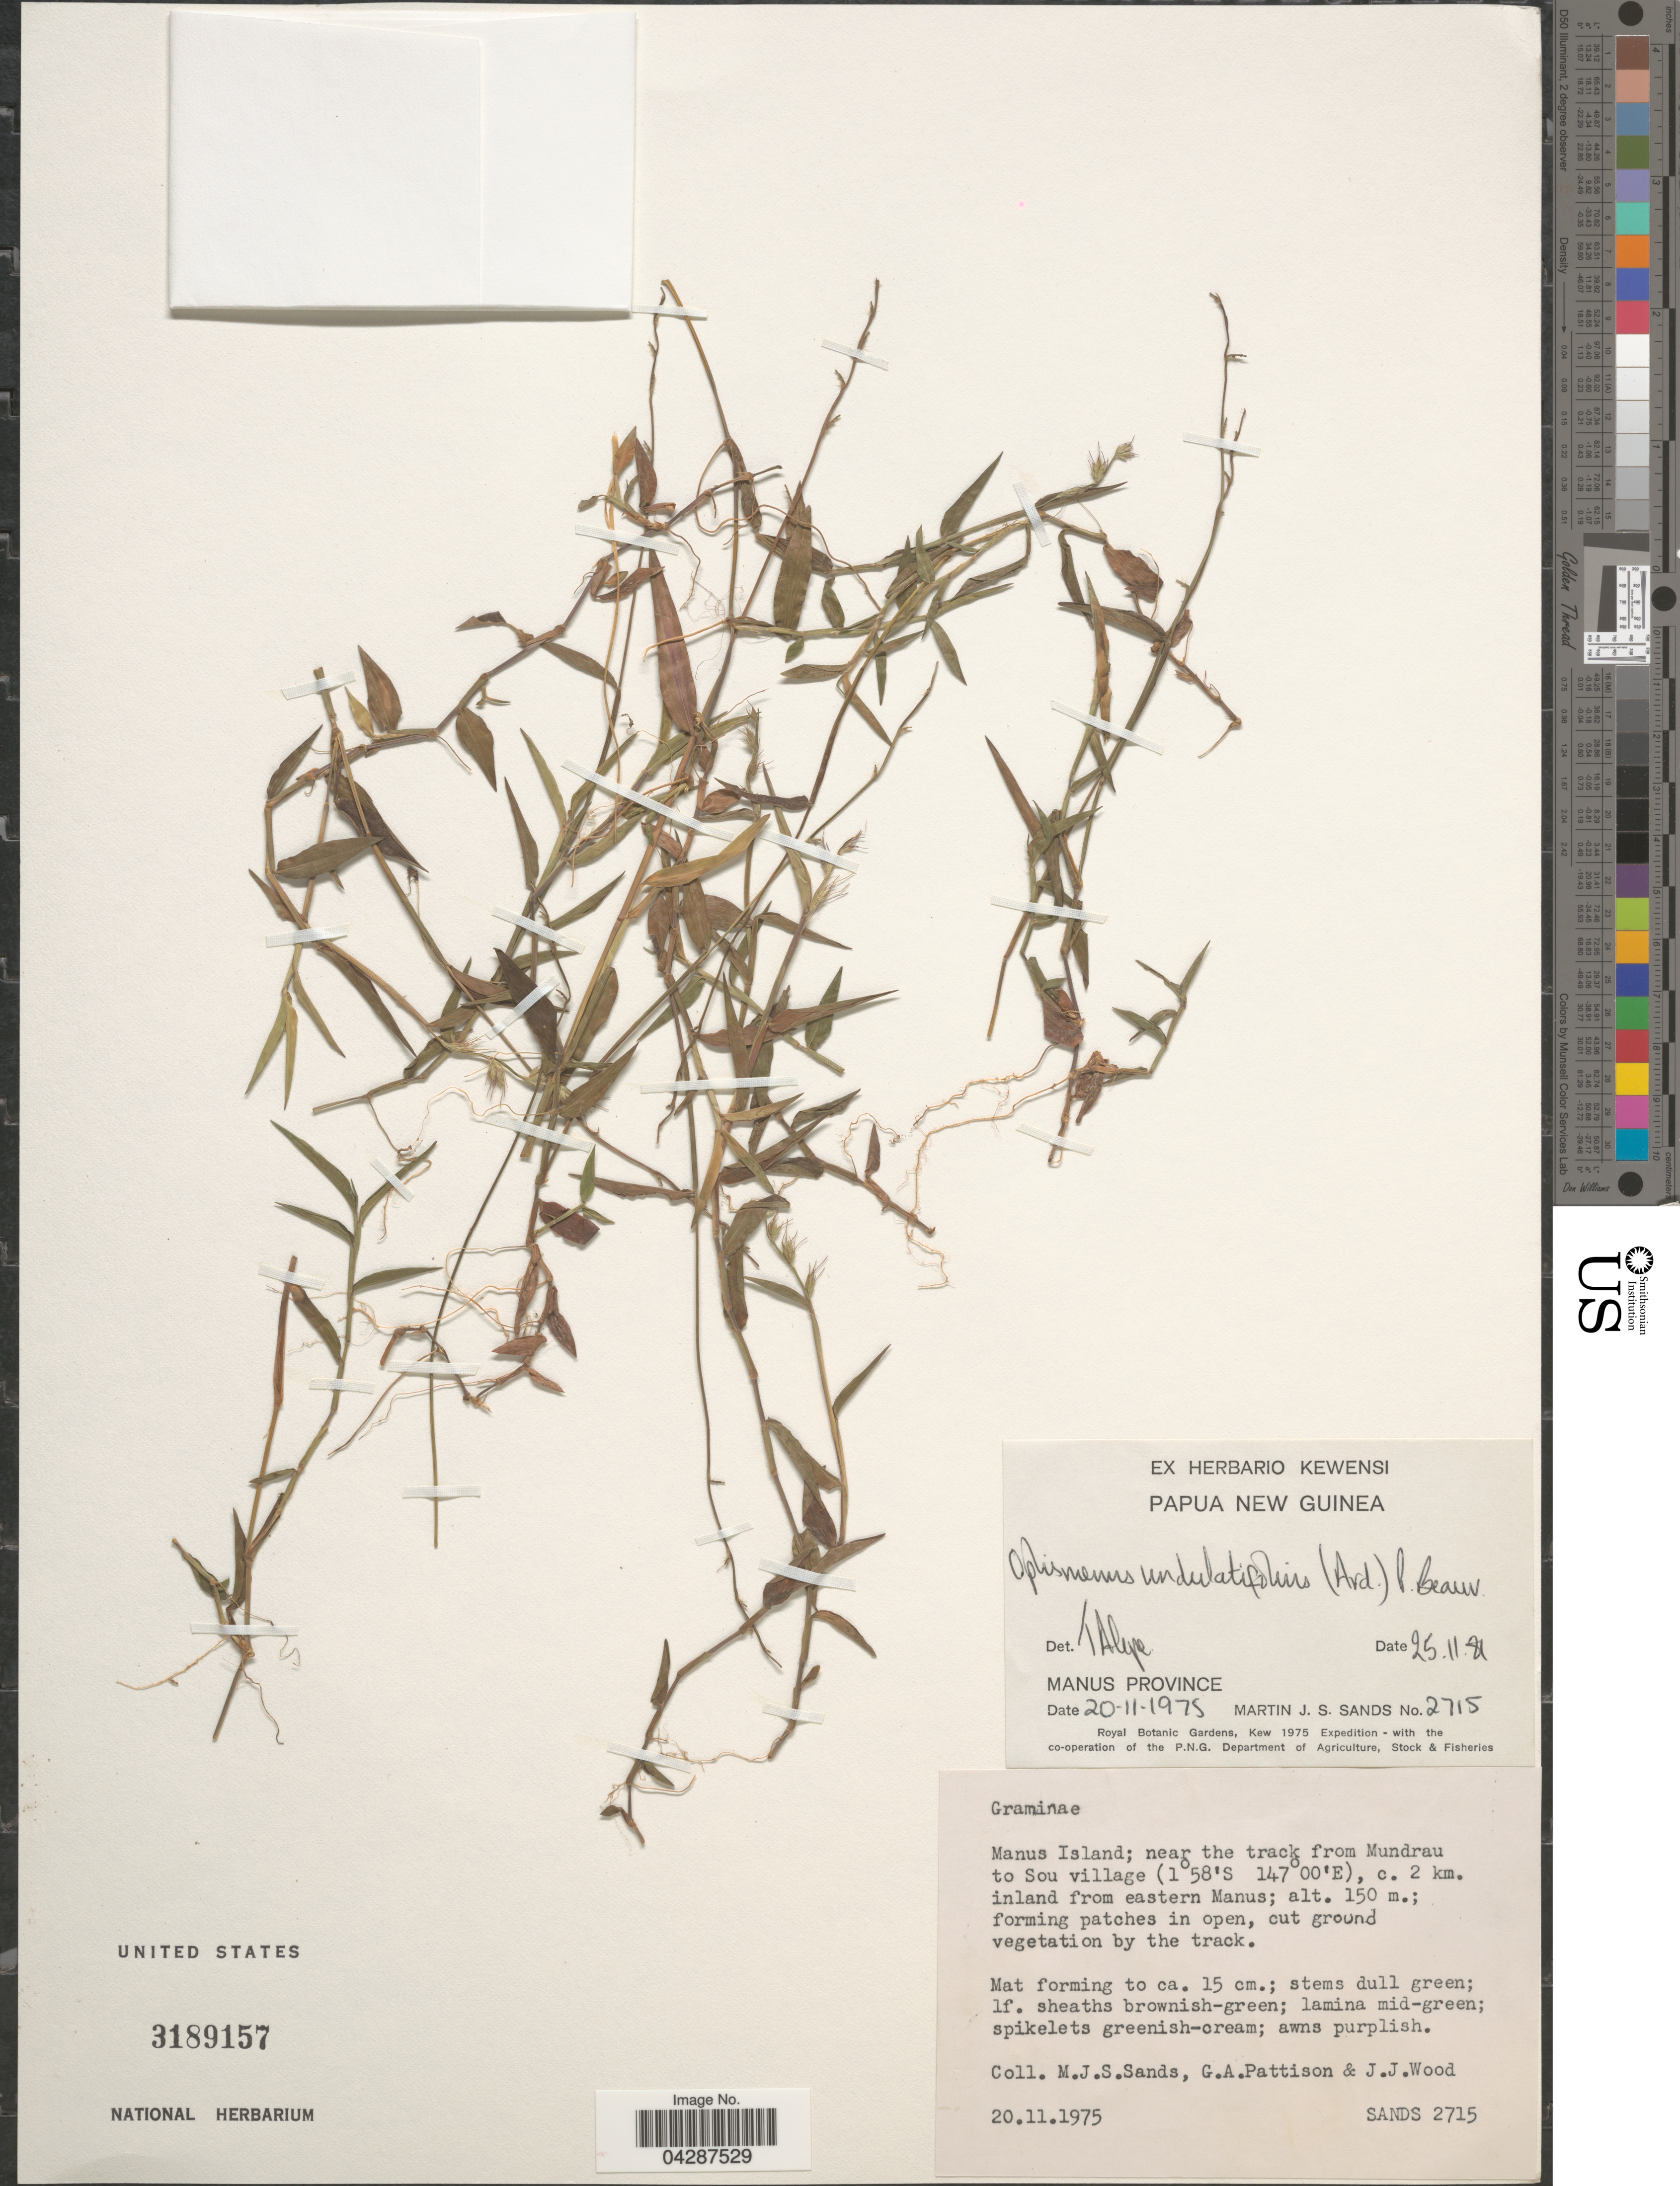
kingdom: Plantae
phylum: Tracheophyta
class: Liliopsida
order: Poales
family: Poaceae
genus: Oplismenus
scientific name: Oplismenus undulatifolius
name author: (Ard.) P. Beauv.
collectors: M. Sands, G. Pattison & J. Wood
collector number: SANDS 2715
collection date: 1975-11-20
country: Papua New Guinea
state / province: Manus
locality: Manus Island; near the track from Mundrau to Sou village, c. 2 km. inland from eastern Manus.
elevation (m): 150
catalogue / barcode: US 3189157